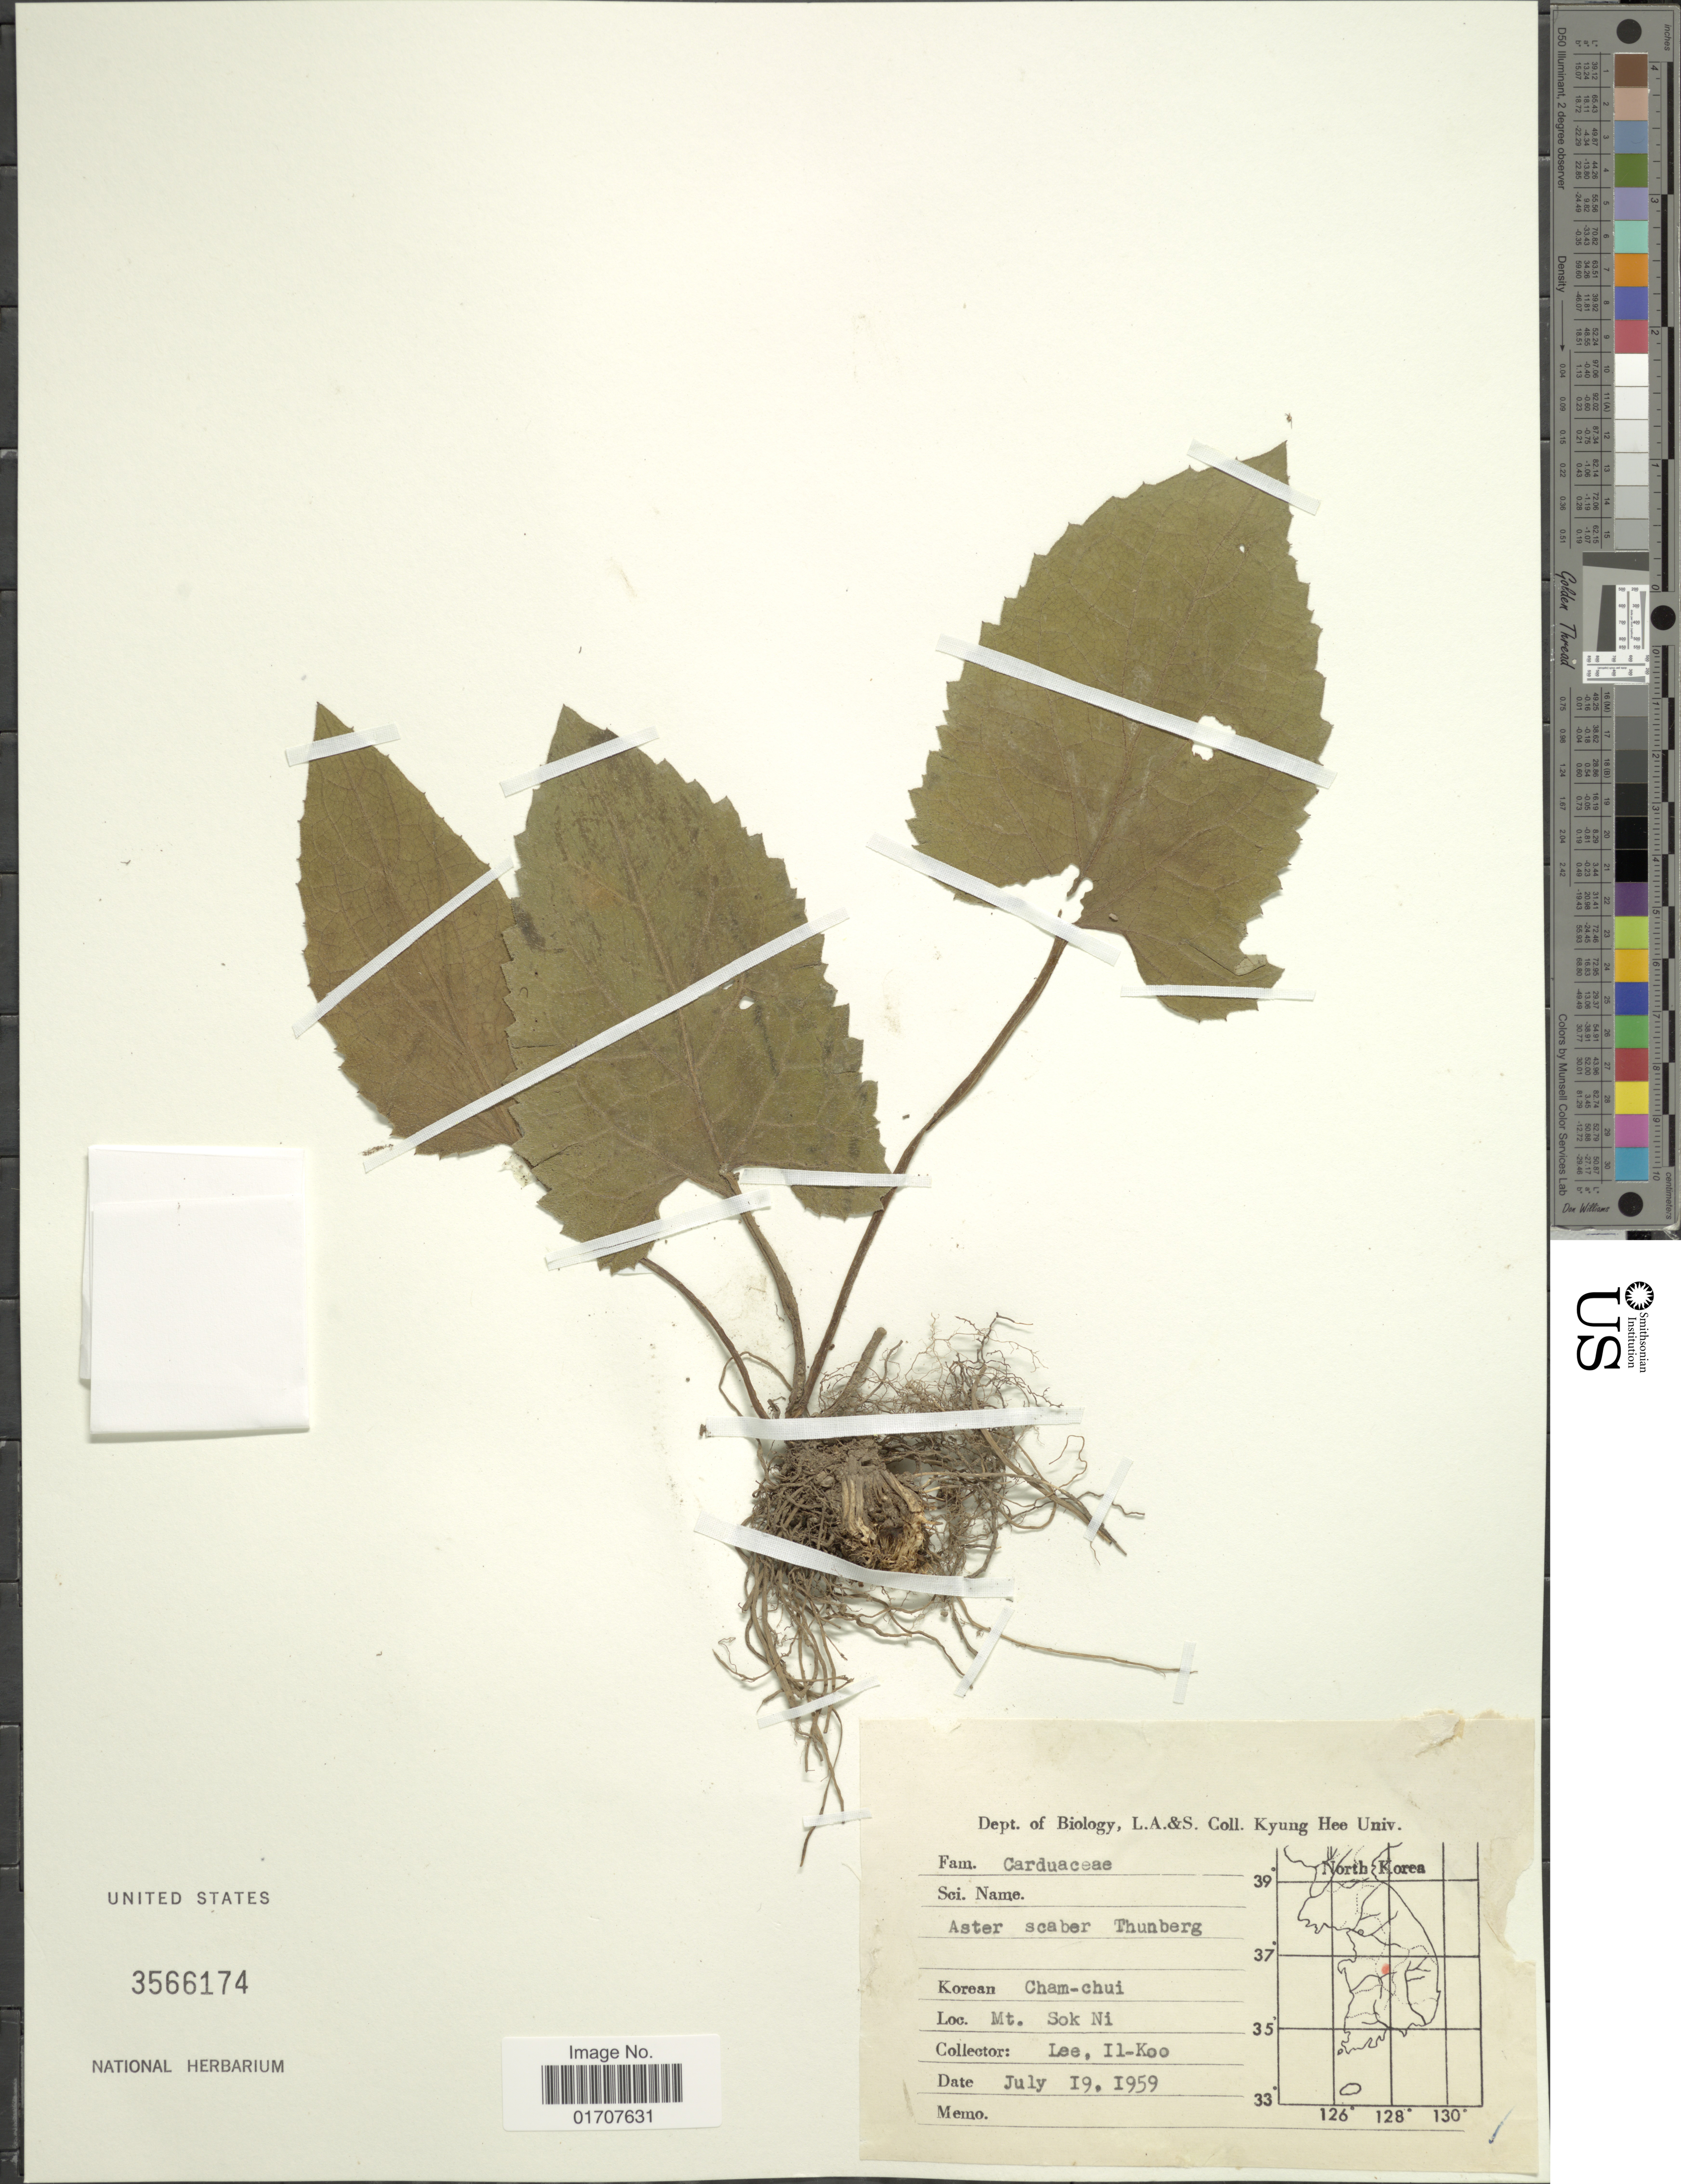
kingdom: Plantae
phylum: Tracheophyta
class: Magnoliopsida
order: Asterales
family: Asteraceae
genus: Doellingeria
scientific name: Doellingeria scaber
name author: (Thunb.) Nees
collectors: I. Lee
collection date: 1959-07-19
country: South Korea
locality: Mt. Sok Ni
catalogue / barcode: US 3566174